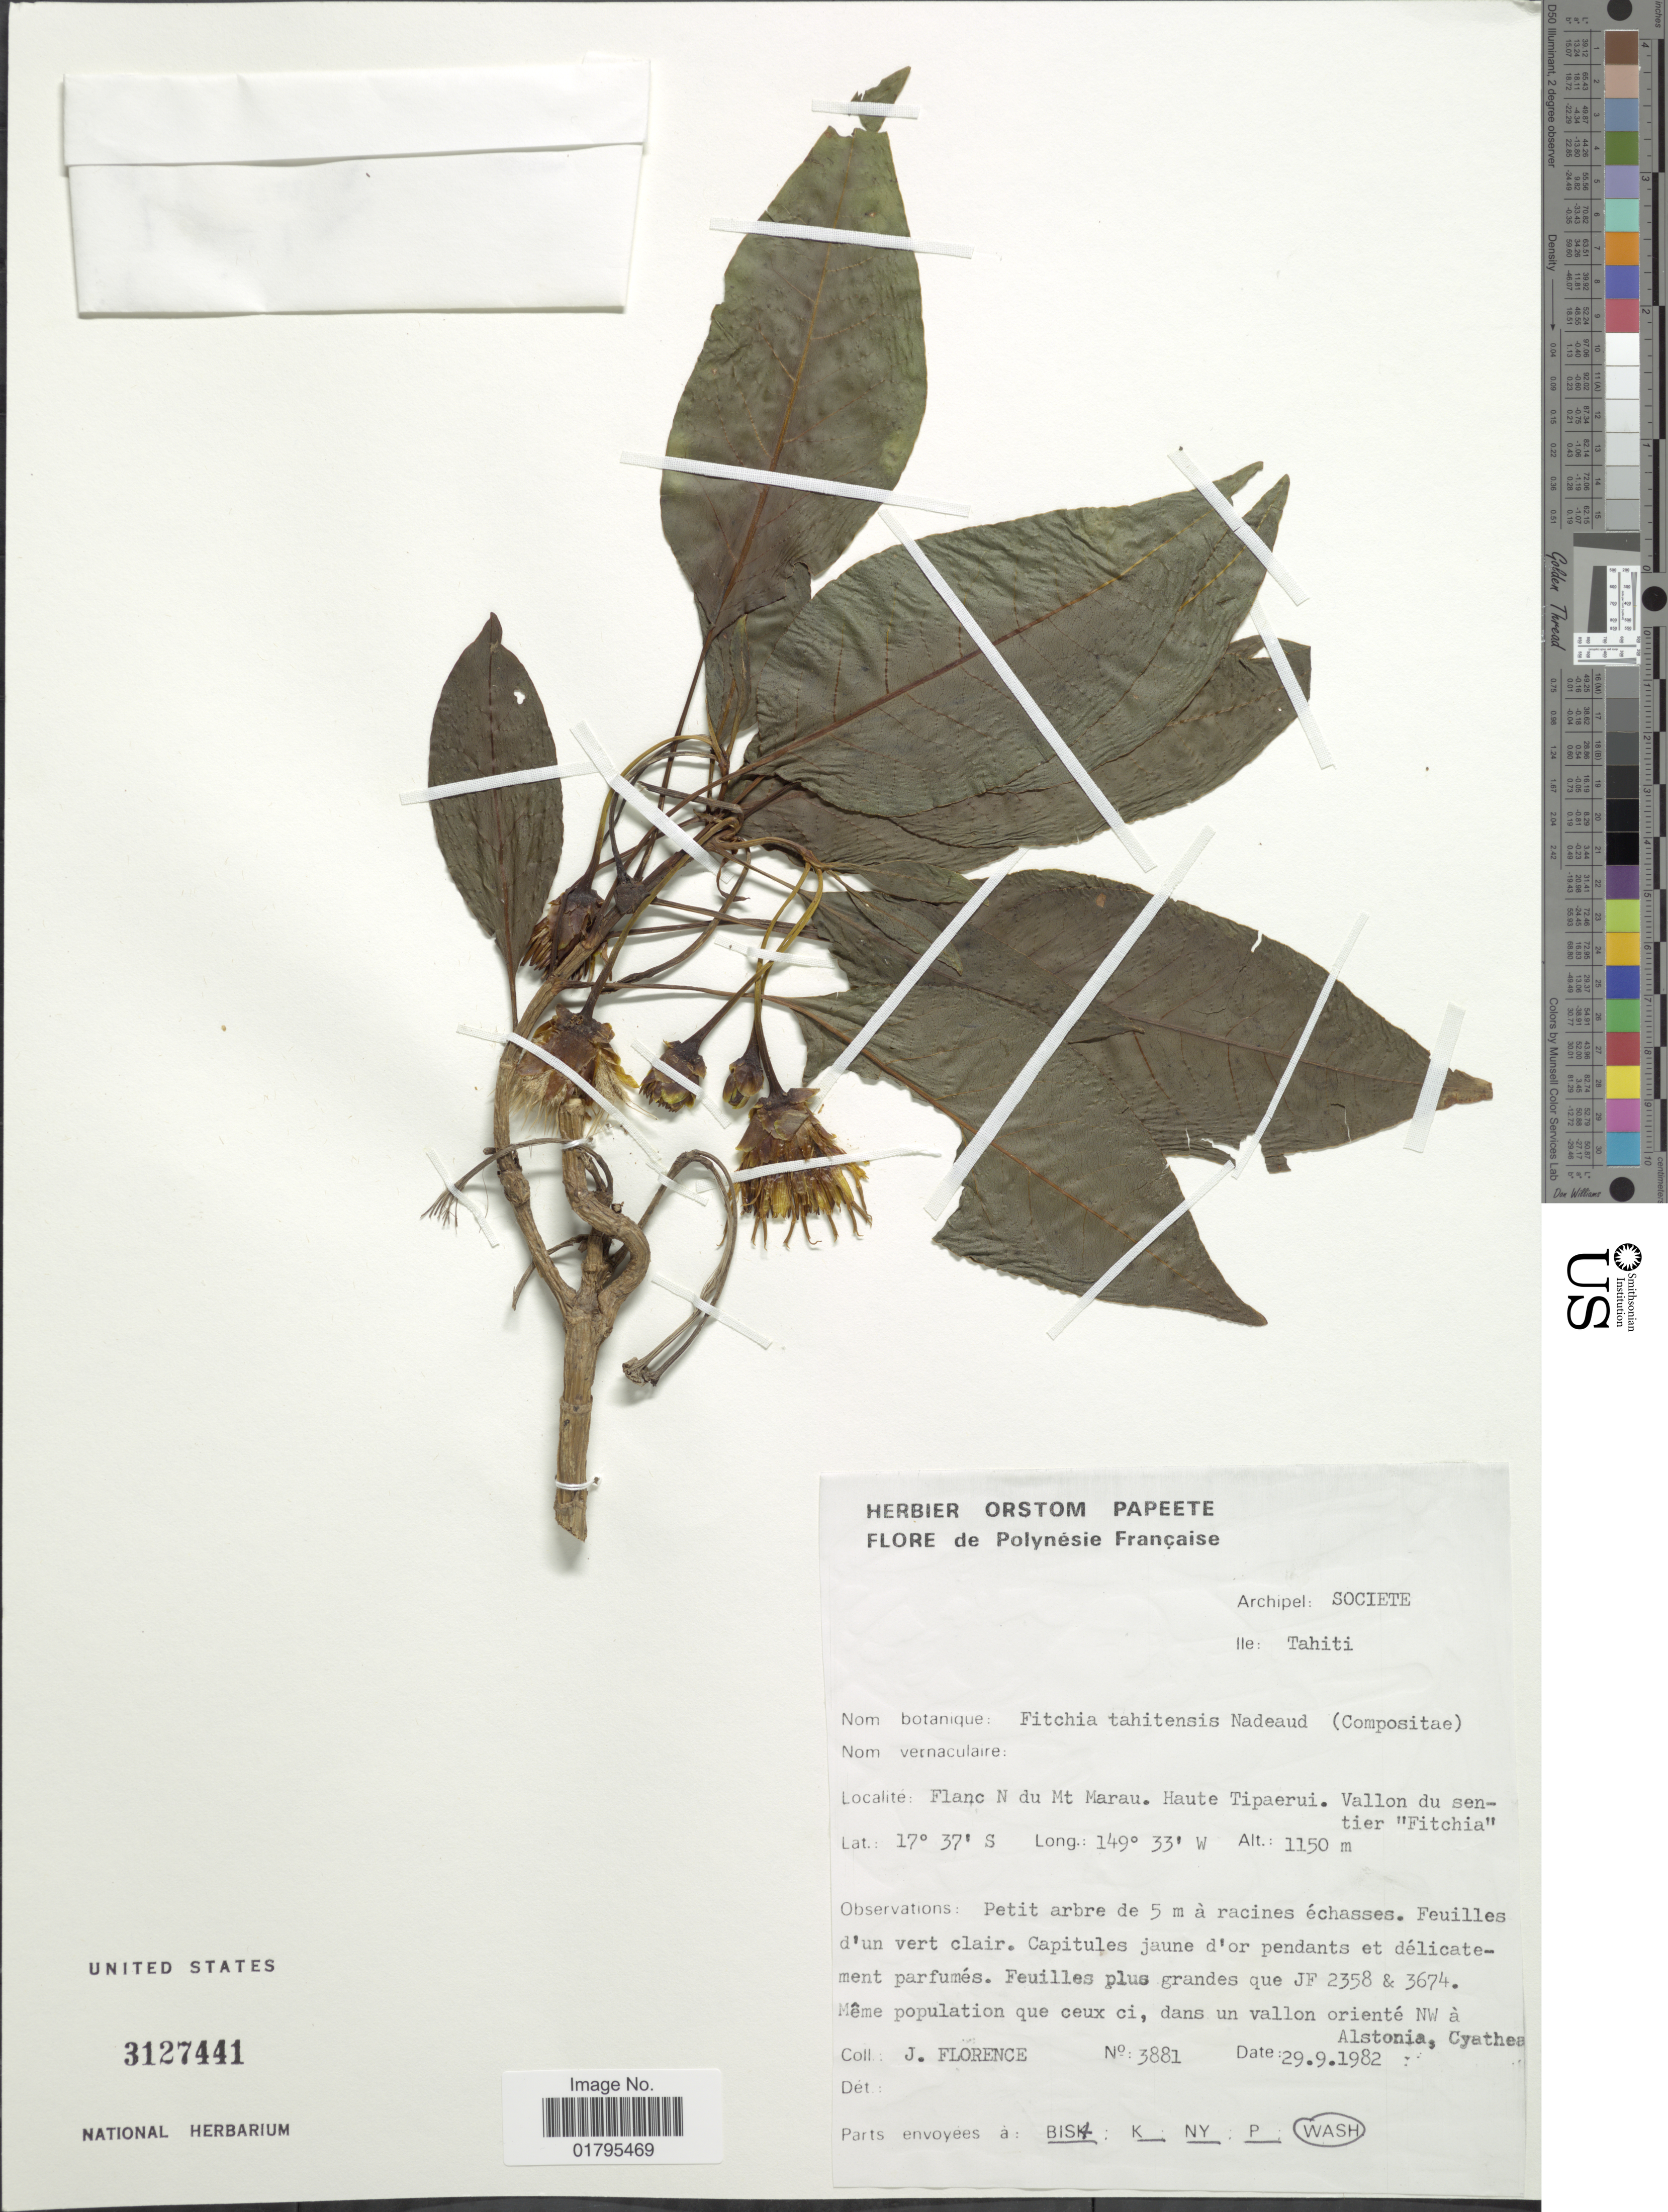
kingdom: Plantae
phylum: Tracheophyta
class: Magnoliopsida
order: Asterales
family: Asteraceae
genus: Fitchia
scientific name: Fitchia tahitensis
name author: Nadeaud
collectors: J. Florence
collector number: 3881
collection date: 1982-09-29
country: French Polynesia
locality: Archipel: Societe, Ile: Tahiti, Flanc N du Mt Marau, Huate Tipaerui, Vallon du sentier "Fithchia"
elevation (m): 1150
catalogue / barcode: US 3127441